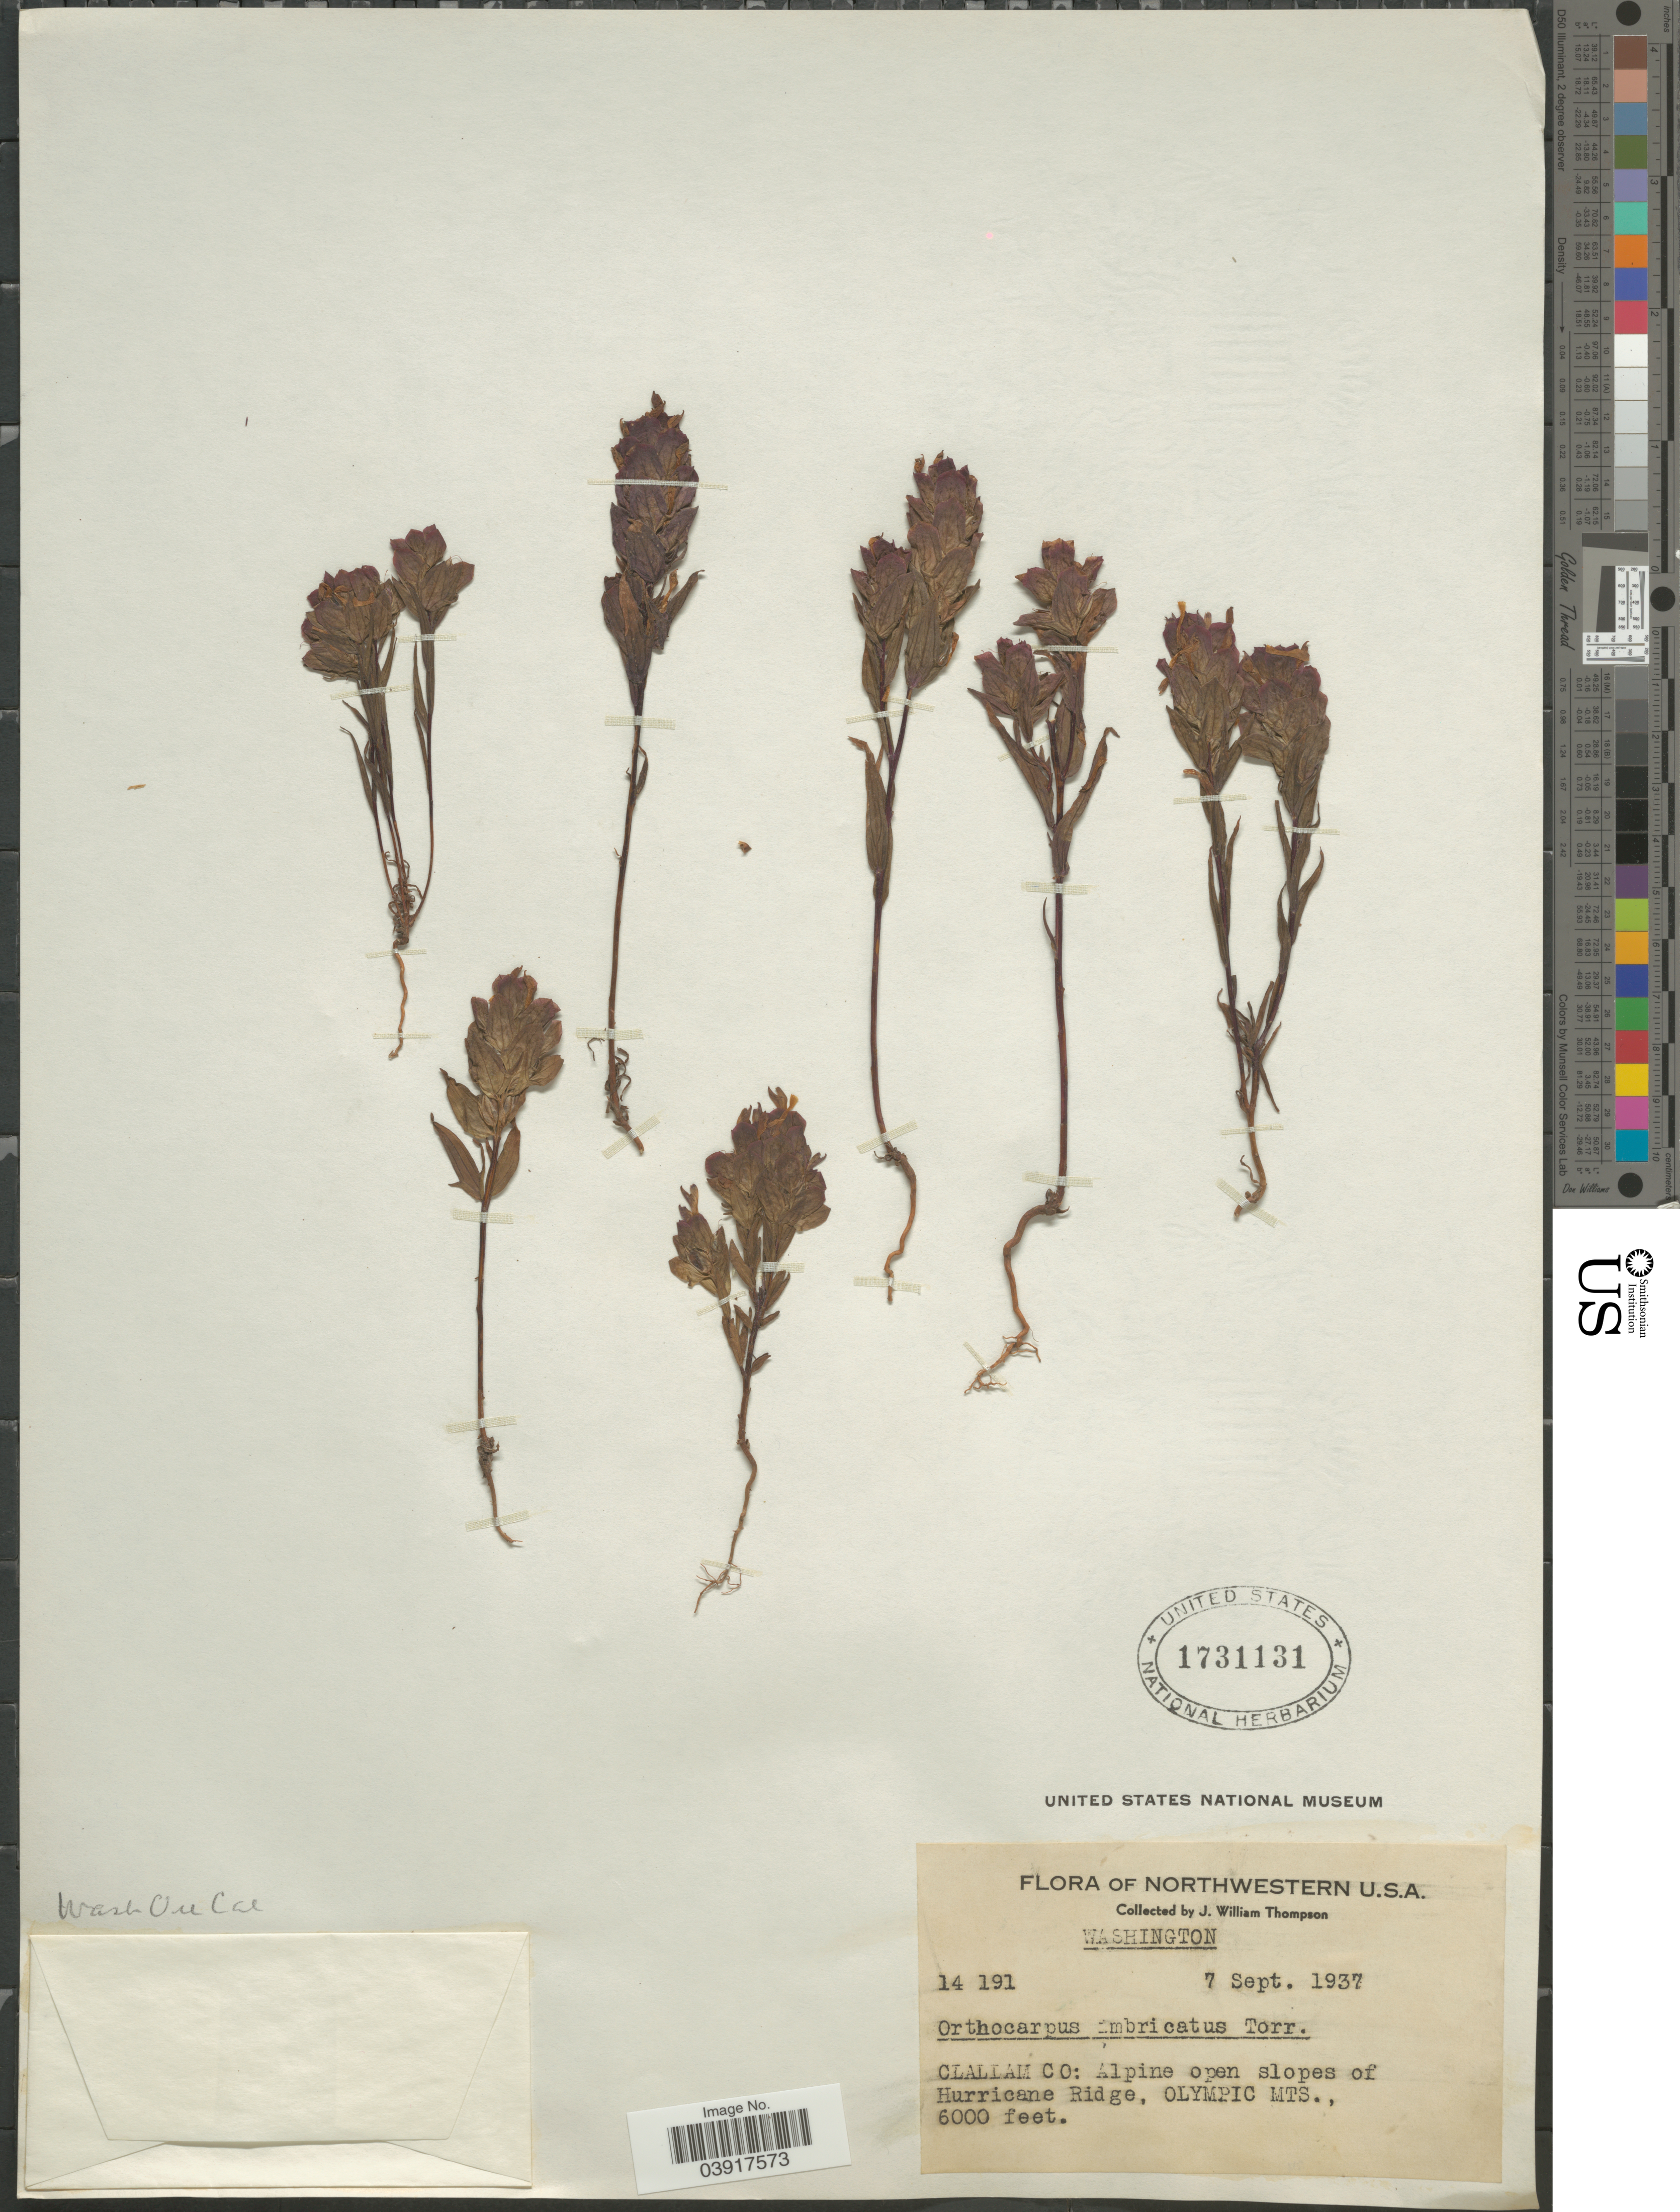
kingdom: Plantae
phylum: Tracheophyta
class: Magnoliopsida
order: Lamiales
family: Orobanchaceae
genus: Orthocarpus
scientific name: Orthocarpus imbricatus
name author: Torr. ex S. Watson in C. King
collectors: J. W. Thompson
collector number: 14191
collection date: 1937-09-07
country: United States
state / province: Washington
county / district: Clallam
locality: Clallam Co: Alpine open slopes of Hurricane Ridge, Olympic Mts.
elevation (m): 1829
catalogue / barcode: US 1731131